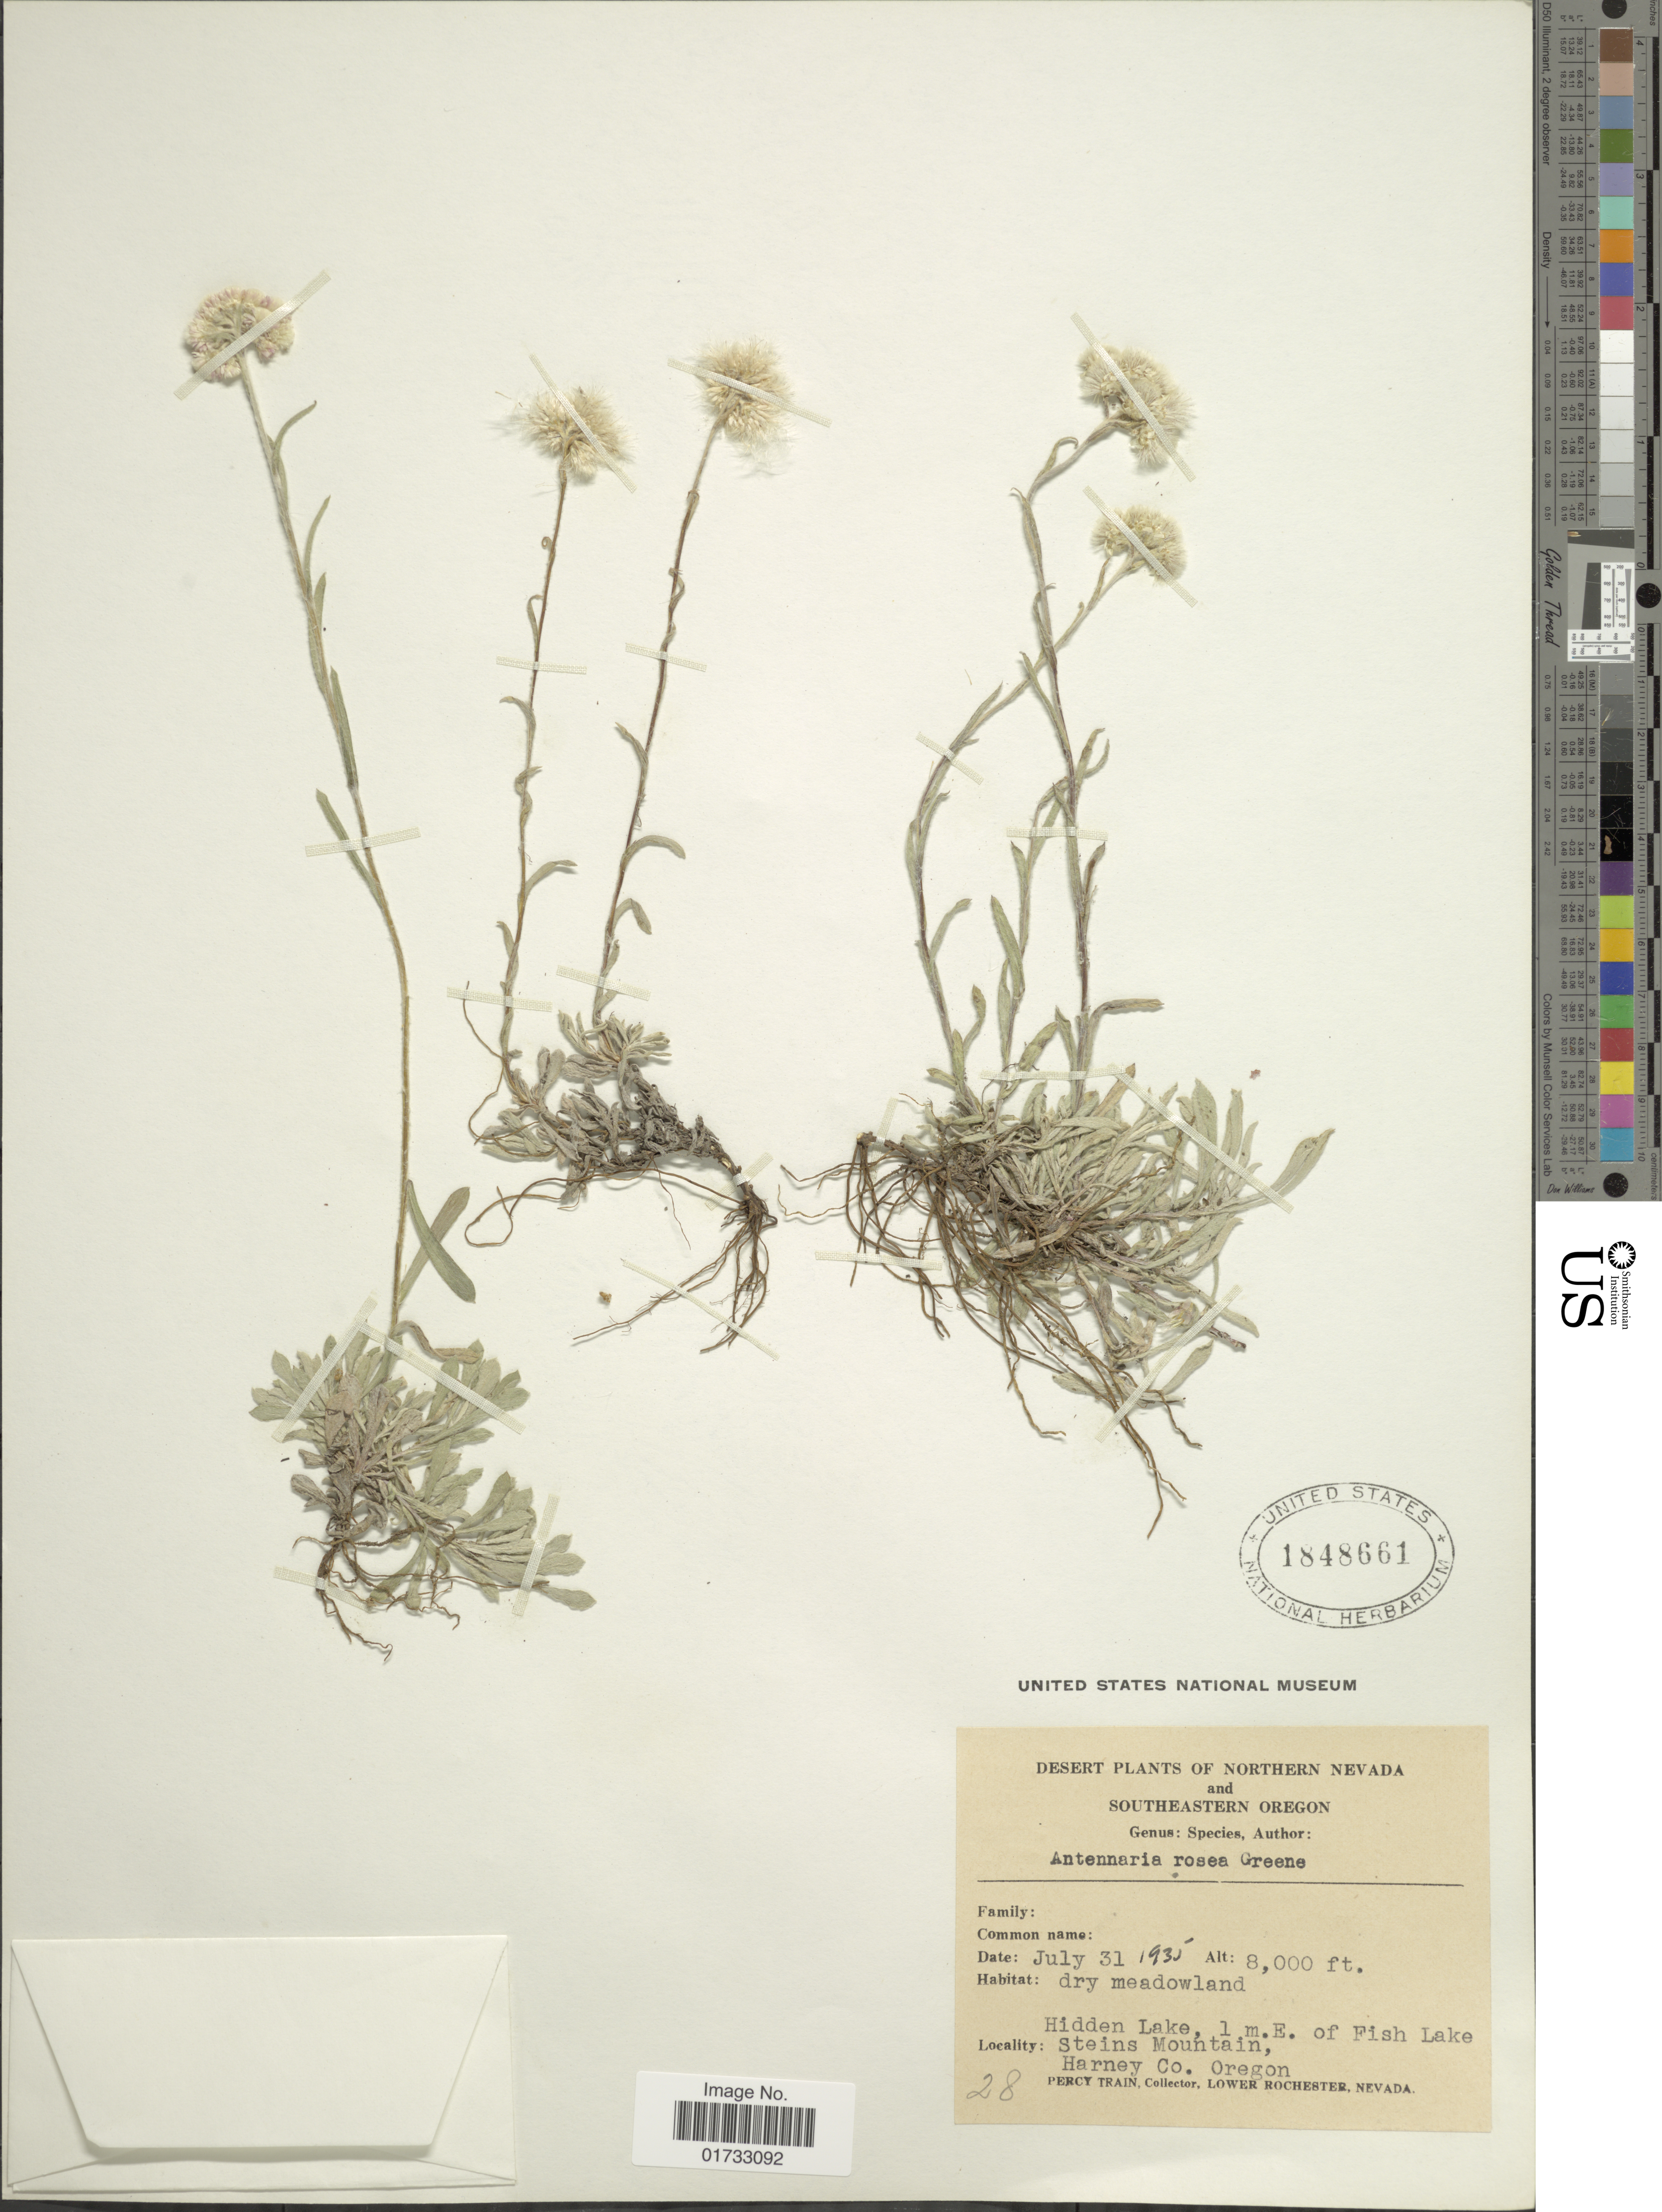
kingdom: Plantae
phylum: Tracheophyta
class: Magnoliopsida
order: Asterales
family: Asteraceae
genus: Antennaria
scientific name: Antennaria rosea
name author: Greene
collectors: P. Train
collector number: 28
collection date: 1935-07-31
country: United States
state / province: Oregon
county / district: Harney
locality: Southeastern Oregon, dry meadowland, Hidden Lake, 1 m. E. of Fish Lake Steins Mountain, Harney Co.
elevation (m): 2438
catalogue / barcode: US 1848661